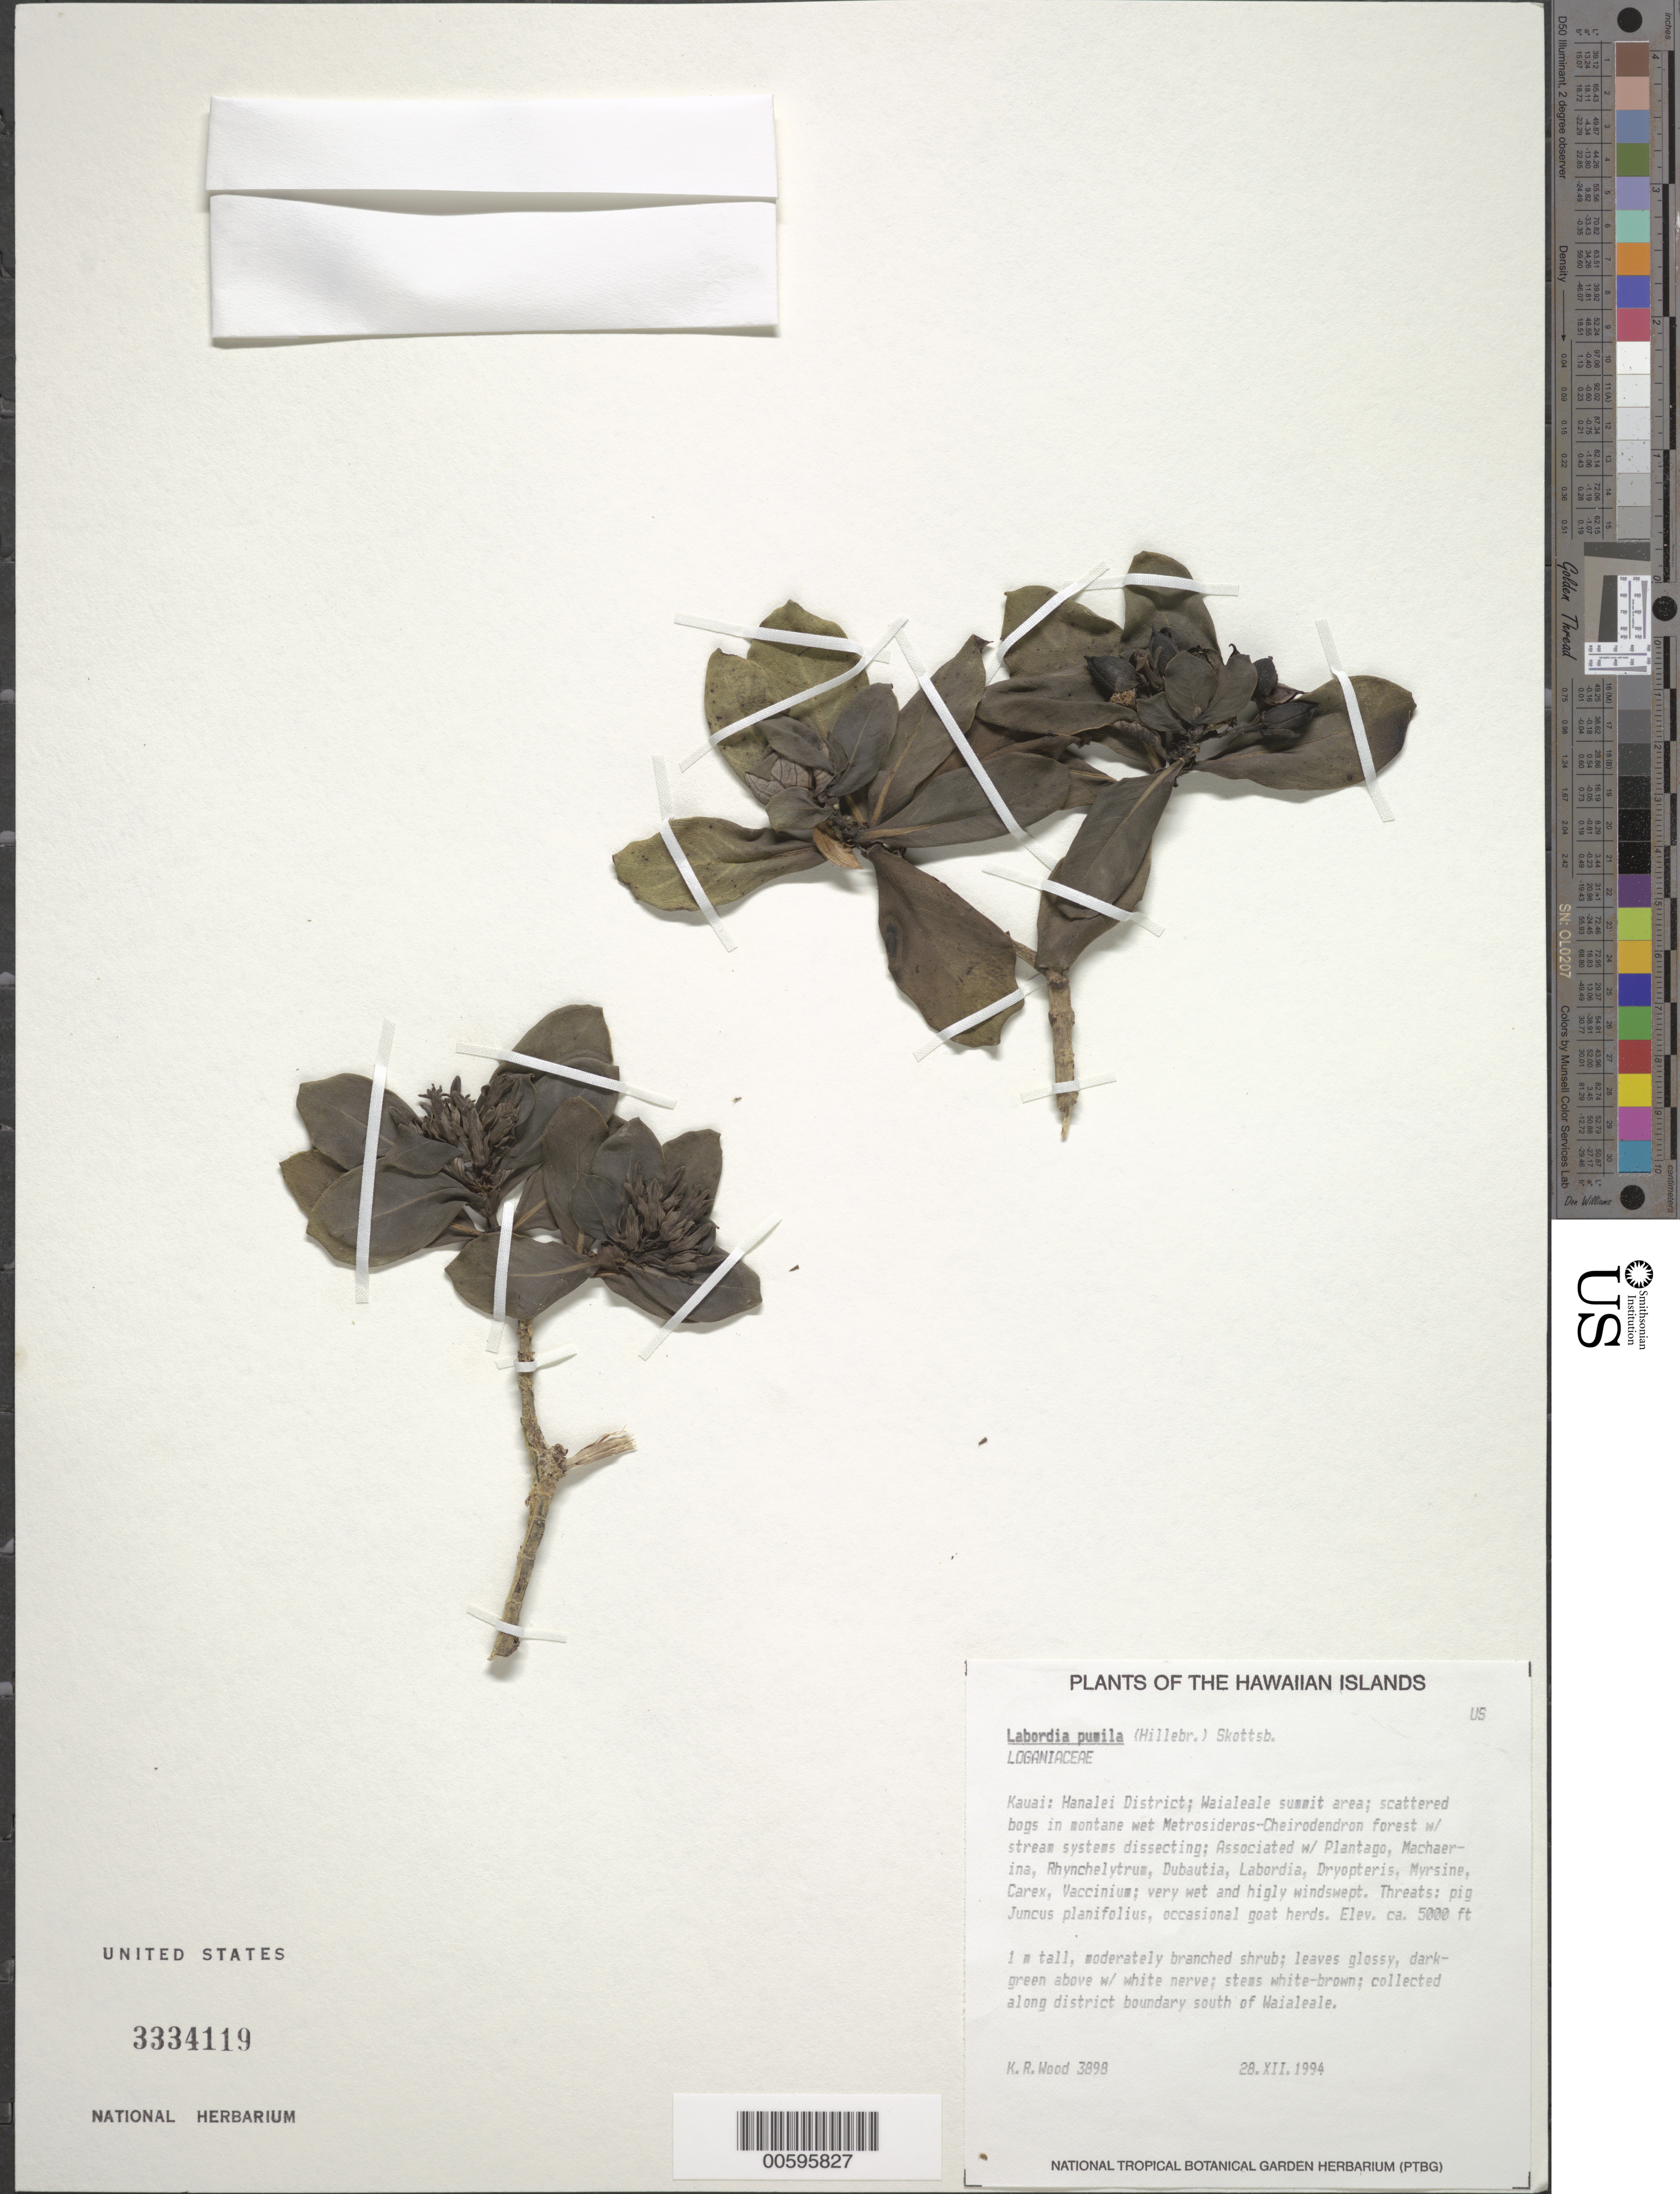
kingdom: Plantae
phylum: Tracheophyta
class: Magnoliopsida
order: Gentianales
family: Loganiaceae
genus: Geniostoma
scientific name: Geniostoma pumilum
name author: (Hillebr.) Byng & Christenh.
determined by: Wagner, W. L., (BOT), Smithsonian Institution - National Museum of Natural History (UNITED STATES)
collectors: K. R. Wood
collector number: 3898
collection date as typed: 28 Dec 1994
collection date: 1994-12-28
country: United States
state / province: Hawaii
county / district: Kauai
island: Kaua'i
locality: Hanalei Dist; Waialeale summit area.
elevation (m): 1524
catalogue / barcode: US 3334119